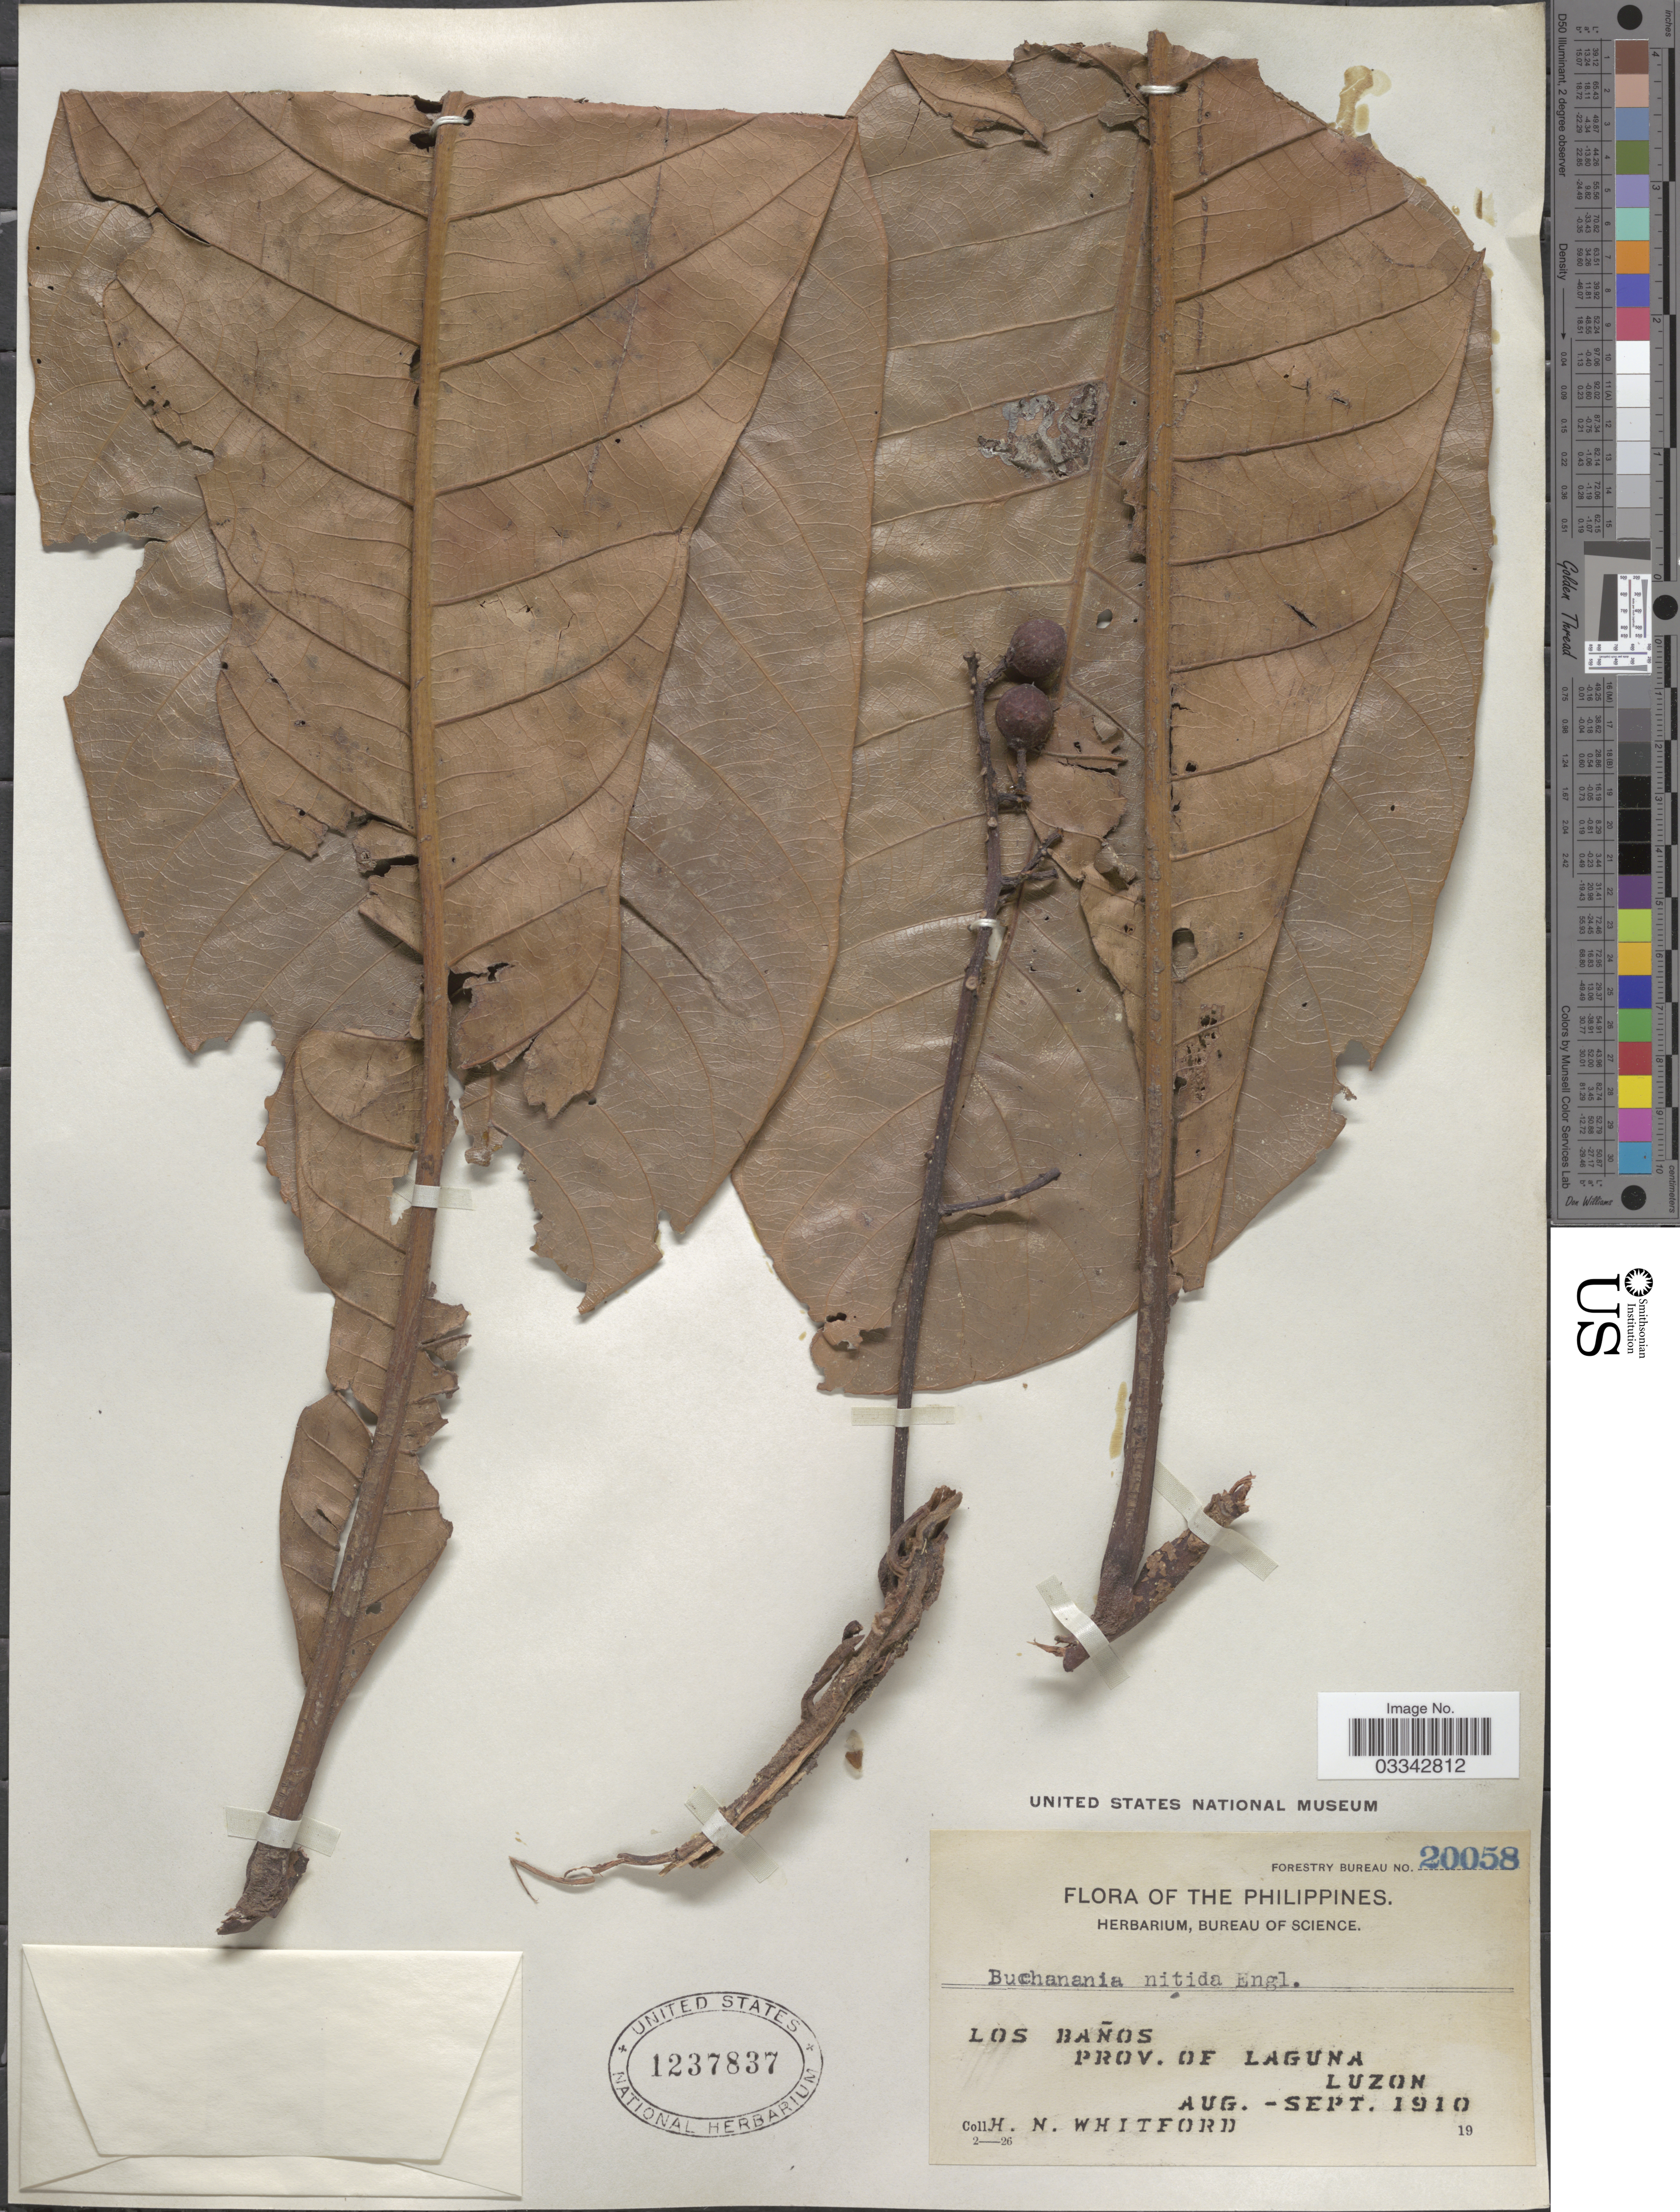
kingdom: Plantae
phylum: Tracheophyta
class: Magnoliopsida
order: Sapindales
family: Anacardiaceae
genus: Buchanania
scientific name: Buchanania nitida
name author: Engl.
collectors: H. N. Whitford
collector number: Forestry Bureau 20058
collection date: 1910-08/1910-09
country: Philippines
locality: Los Baños, Prov. of Laguna, Luzon.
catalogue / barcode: US 1237837